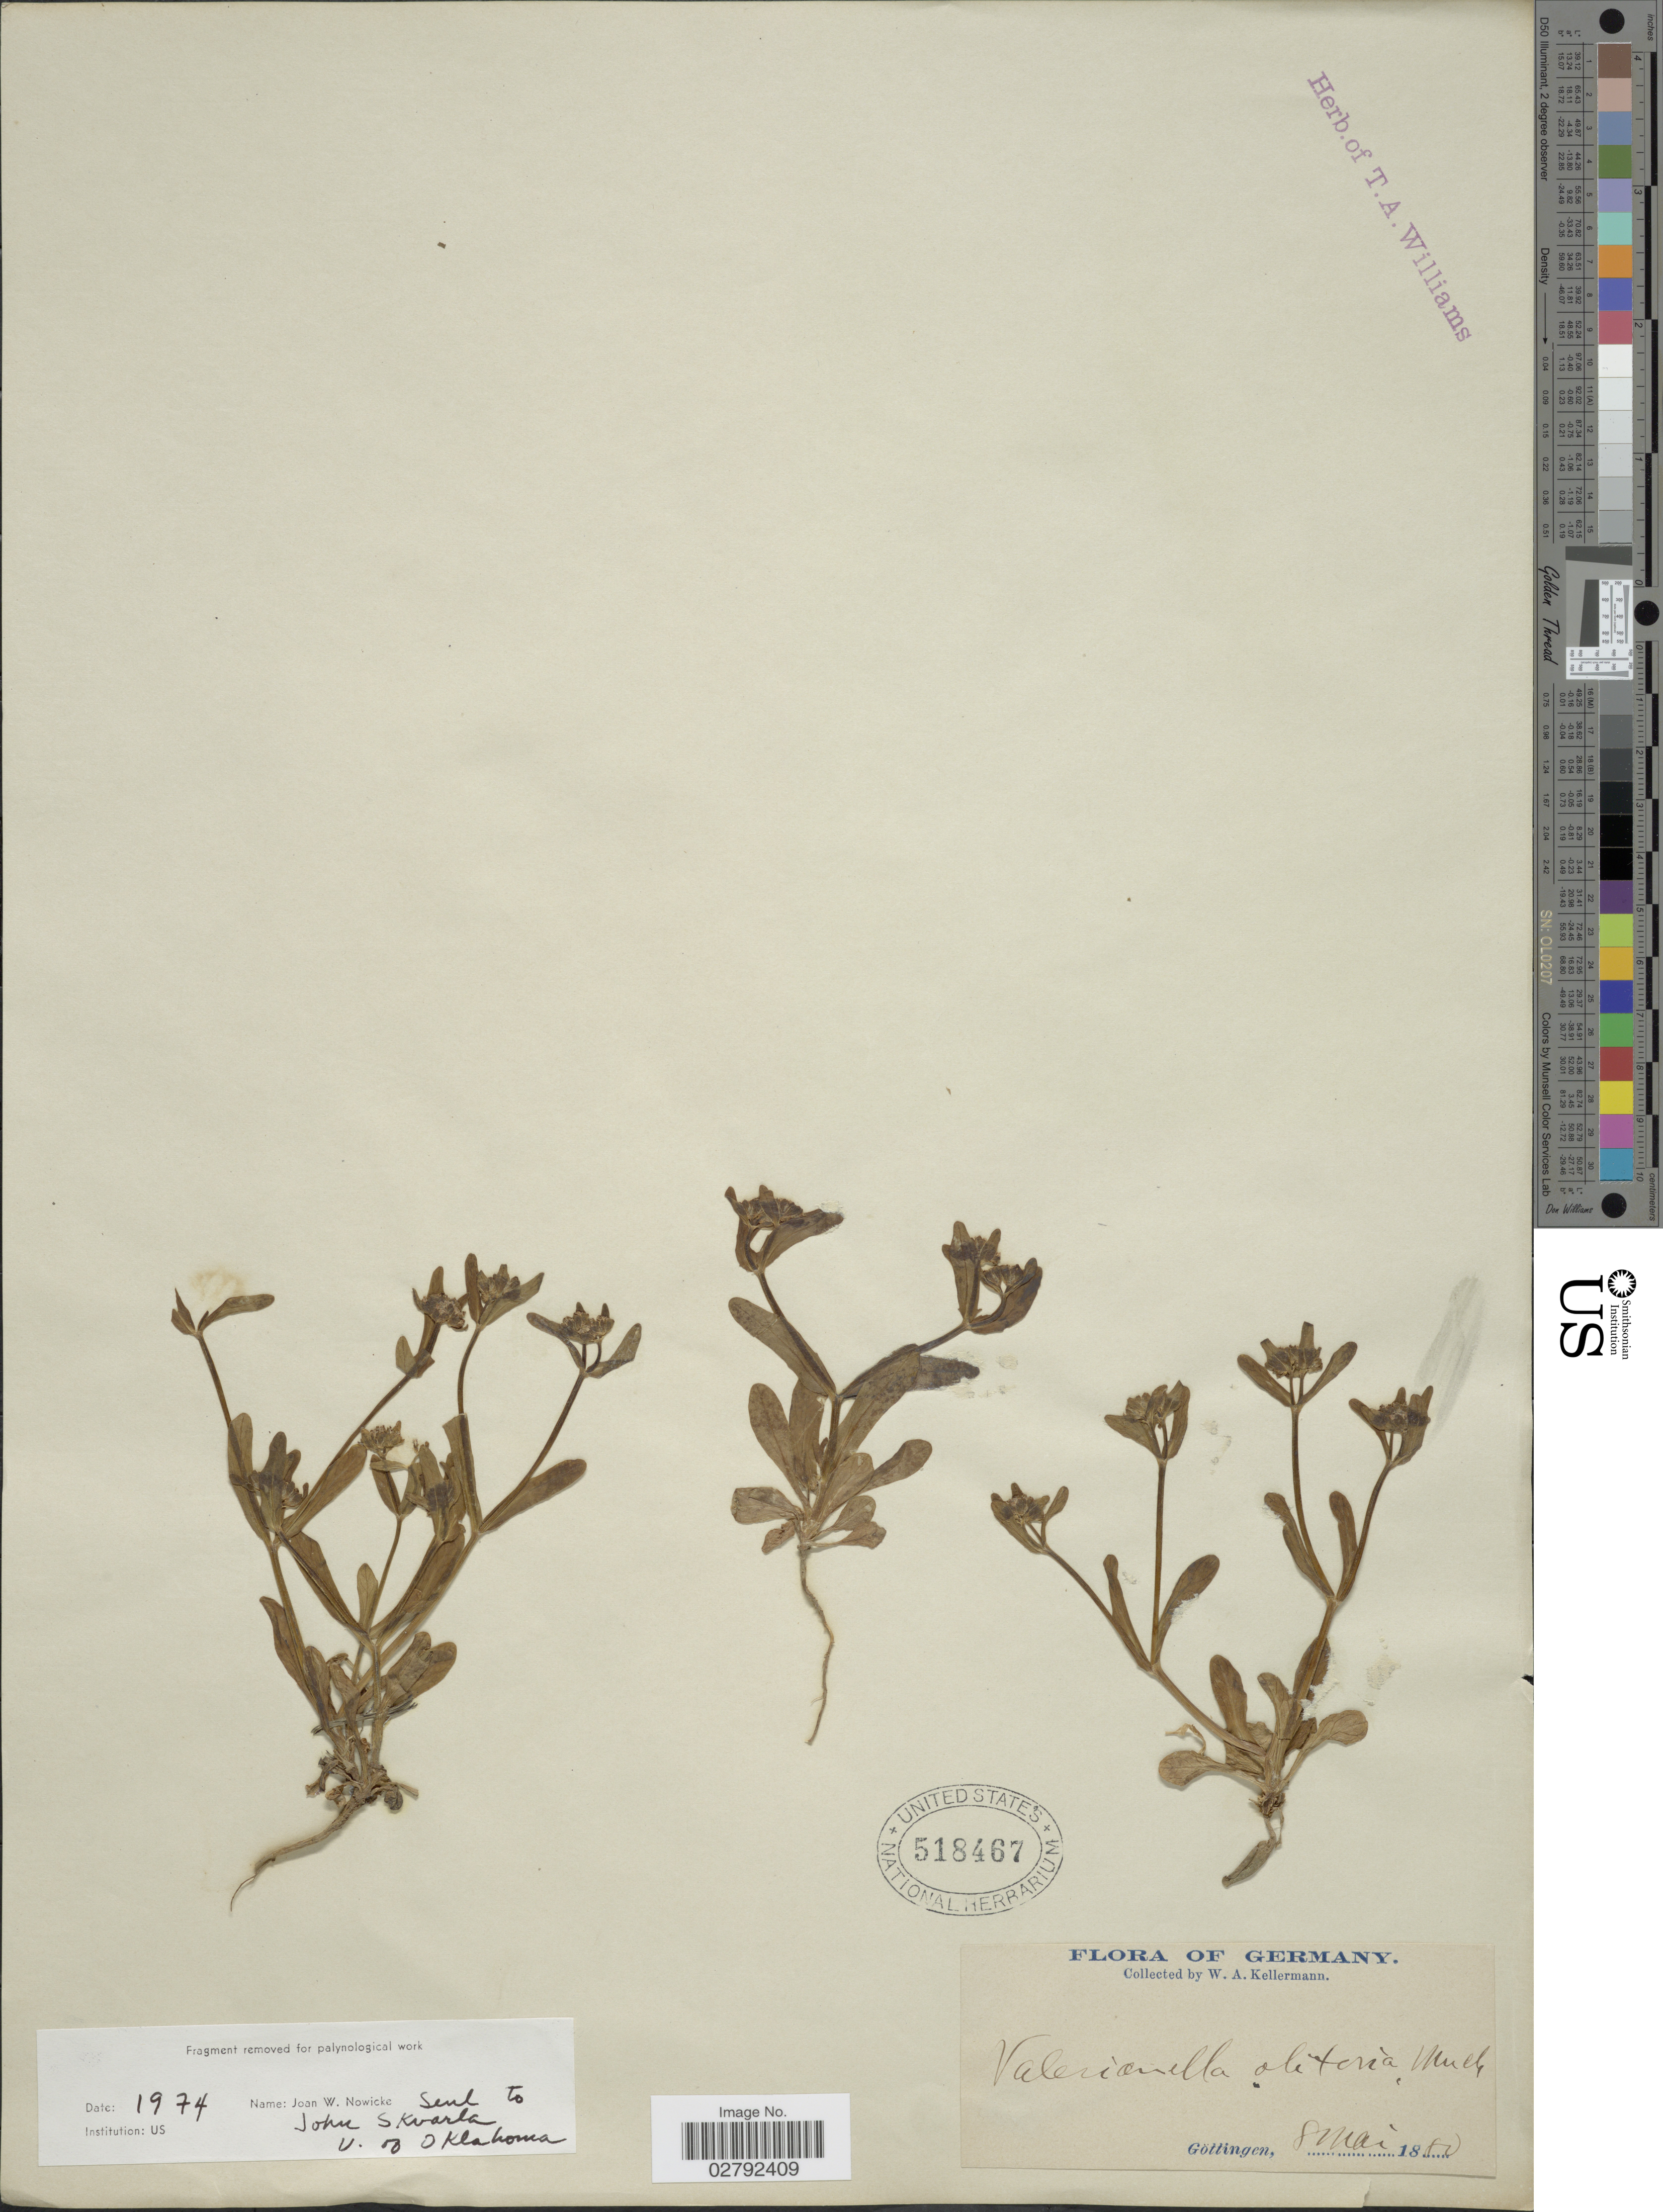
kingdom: Plantae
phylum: Tracheophyta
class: Magnoliopsida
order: Dipsacales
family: Caprifoliaceae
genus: Valerianella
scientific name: Valerianella olitoria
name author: (L.) Pollich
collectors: W. A. Kellermann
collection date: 1880-05-08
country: Germany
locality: Göttingen.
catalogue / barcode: US 518467